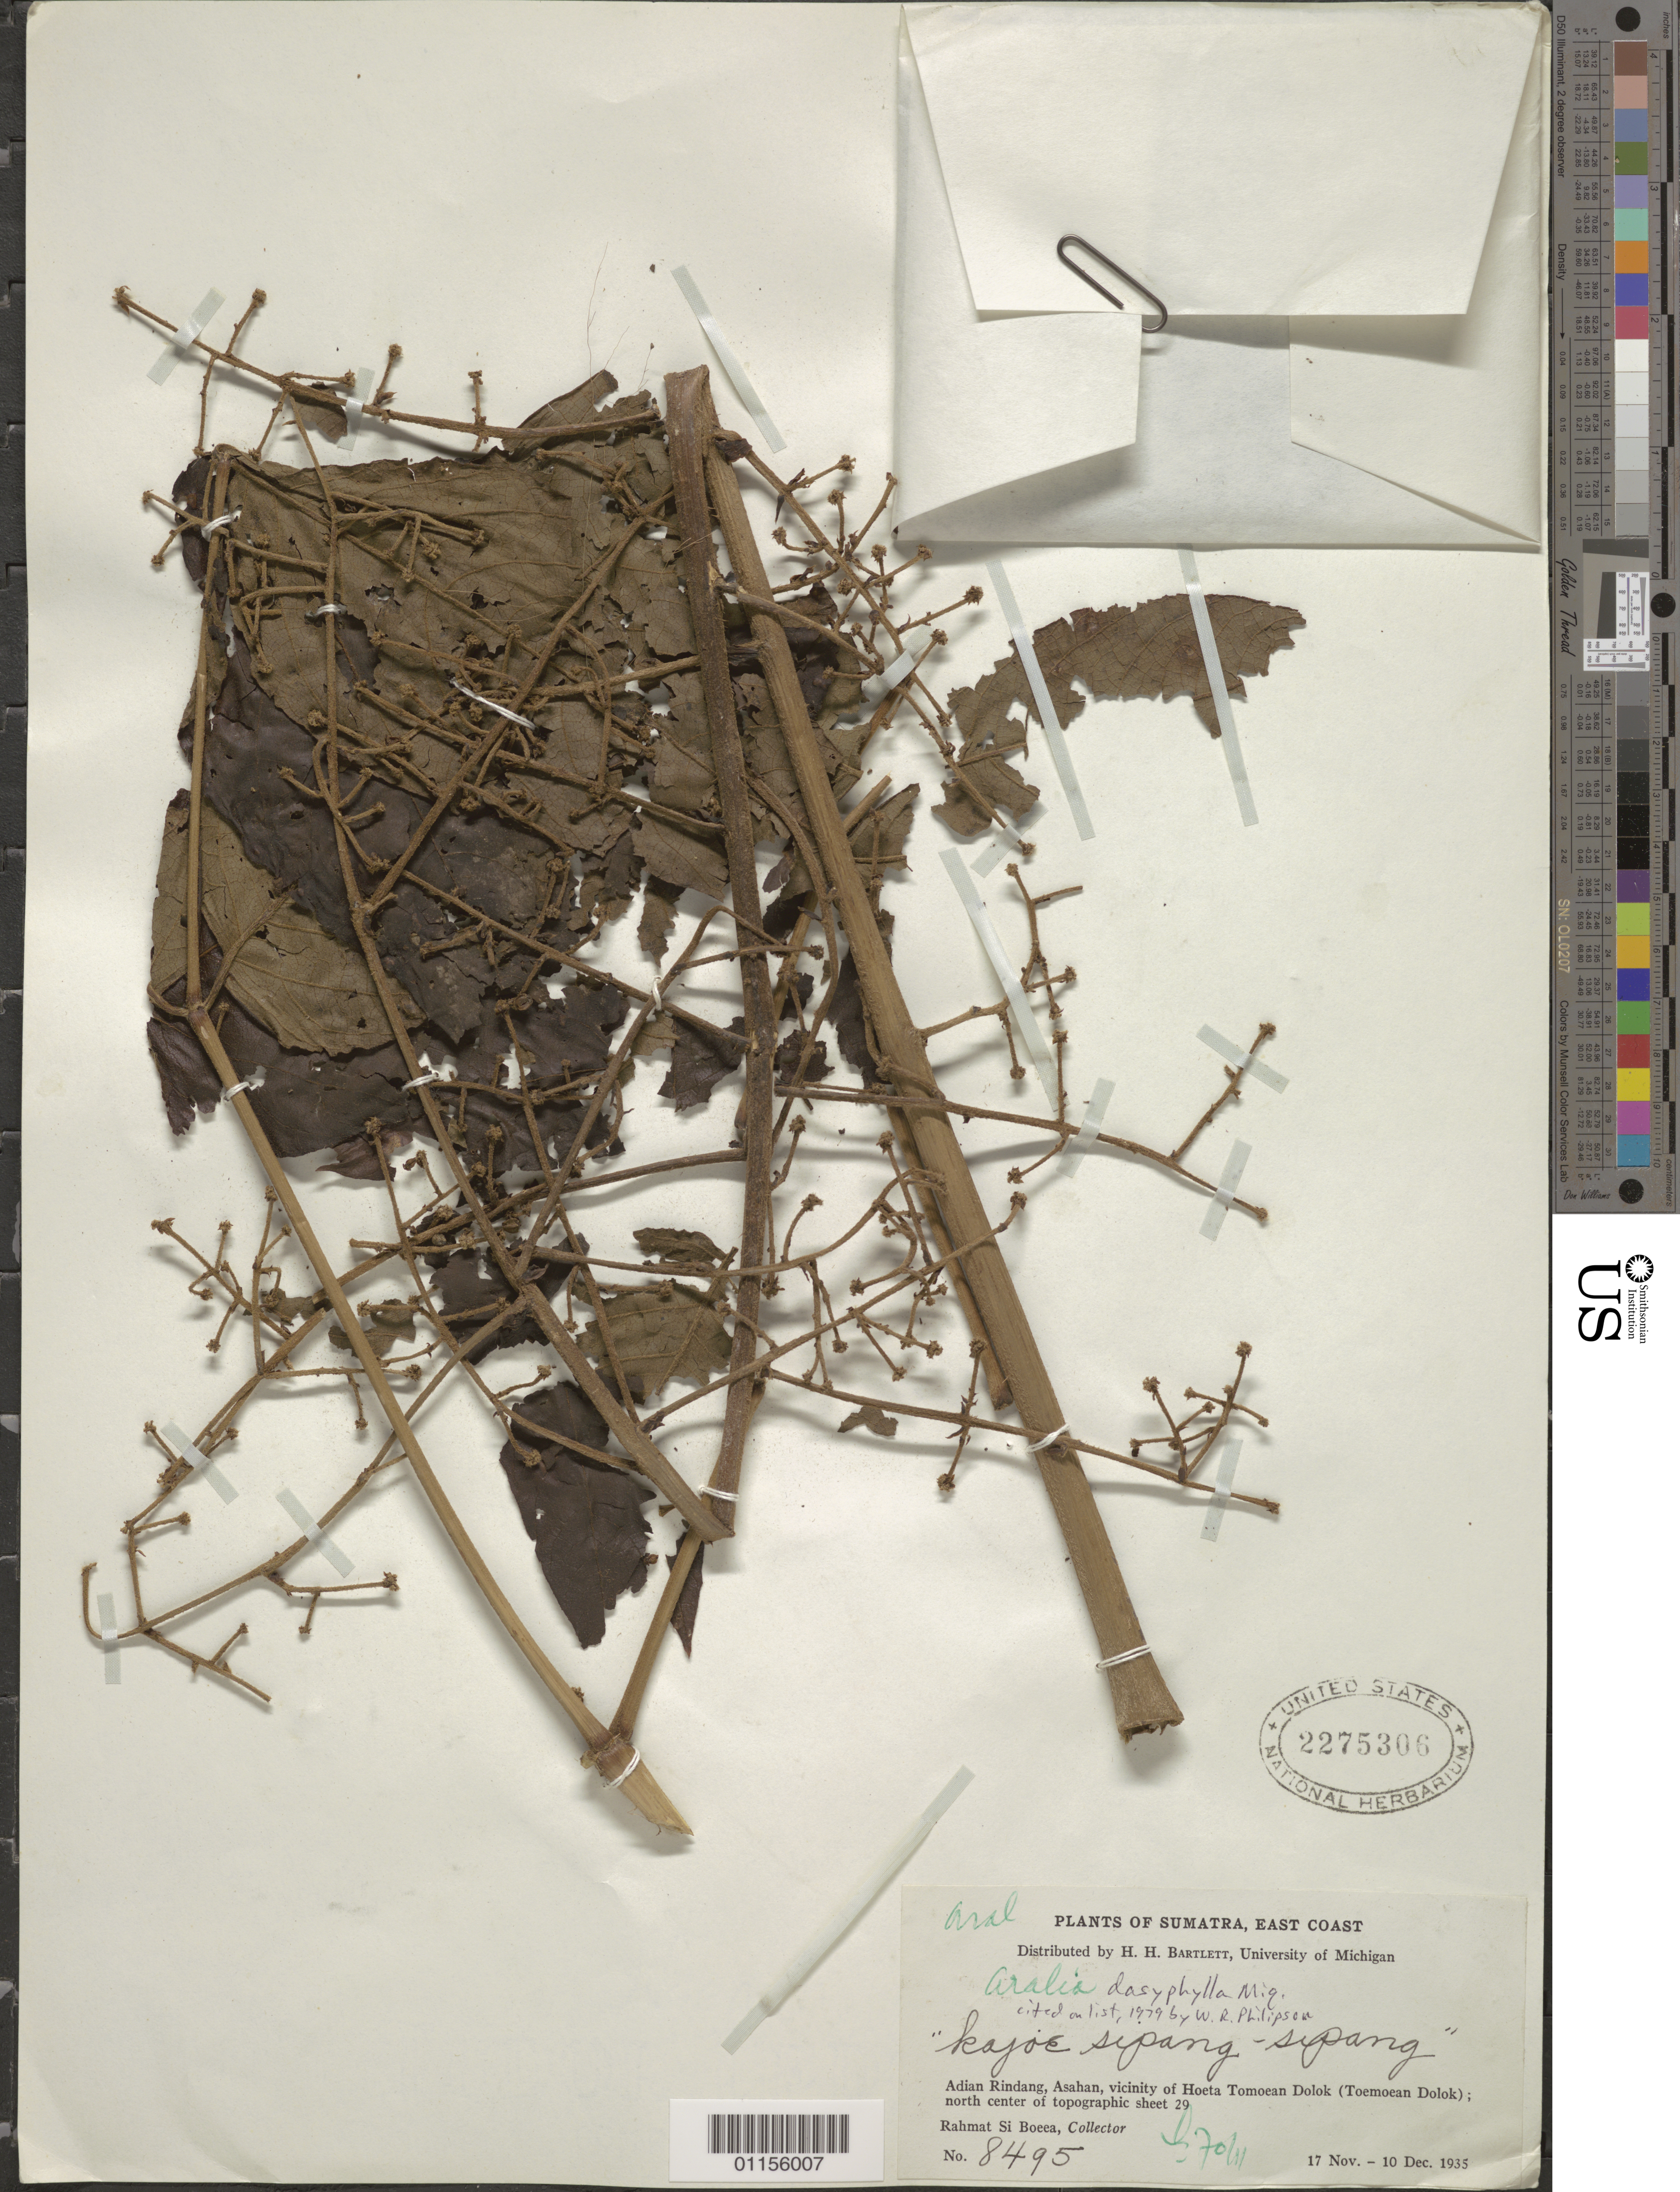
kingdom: Plantae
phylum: Tracheophyta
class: Magnoliopsida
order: Apiales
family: Araliaceae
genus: Aralia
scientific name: Aralia dasyphylla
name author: Miq.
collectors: Rahmat Si Boeea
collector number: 8495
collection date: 1935-11-17/1935-12-10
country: Indonesia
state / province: Sumatra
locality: Adian Rindang, Asahan, vicinity of Hoeta Tomoean Dolok (Toemoean Dolok); N center of topographic sheet 29.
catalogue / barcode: US 2275306